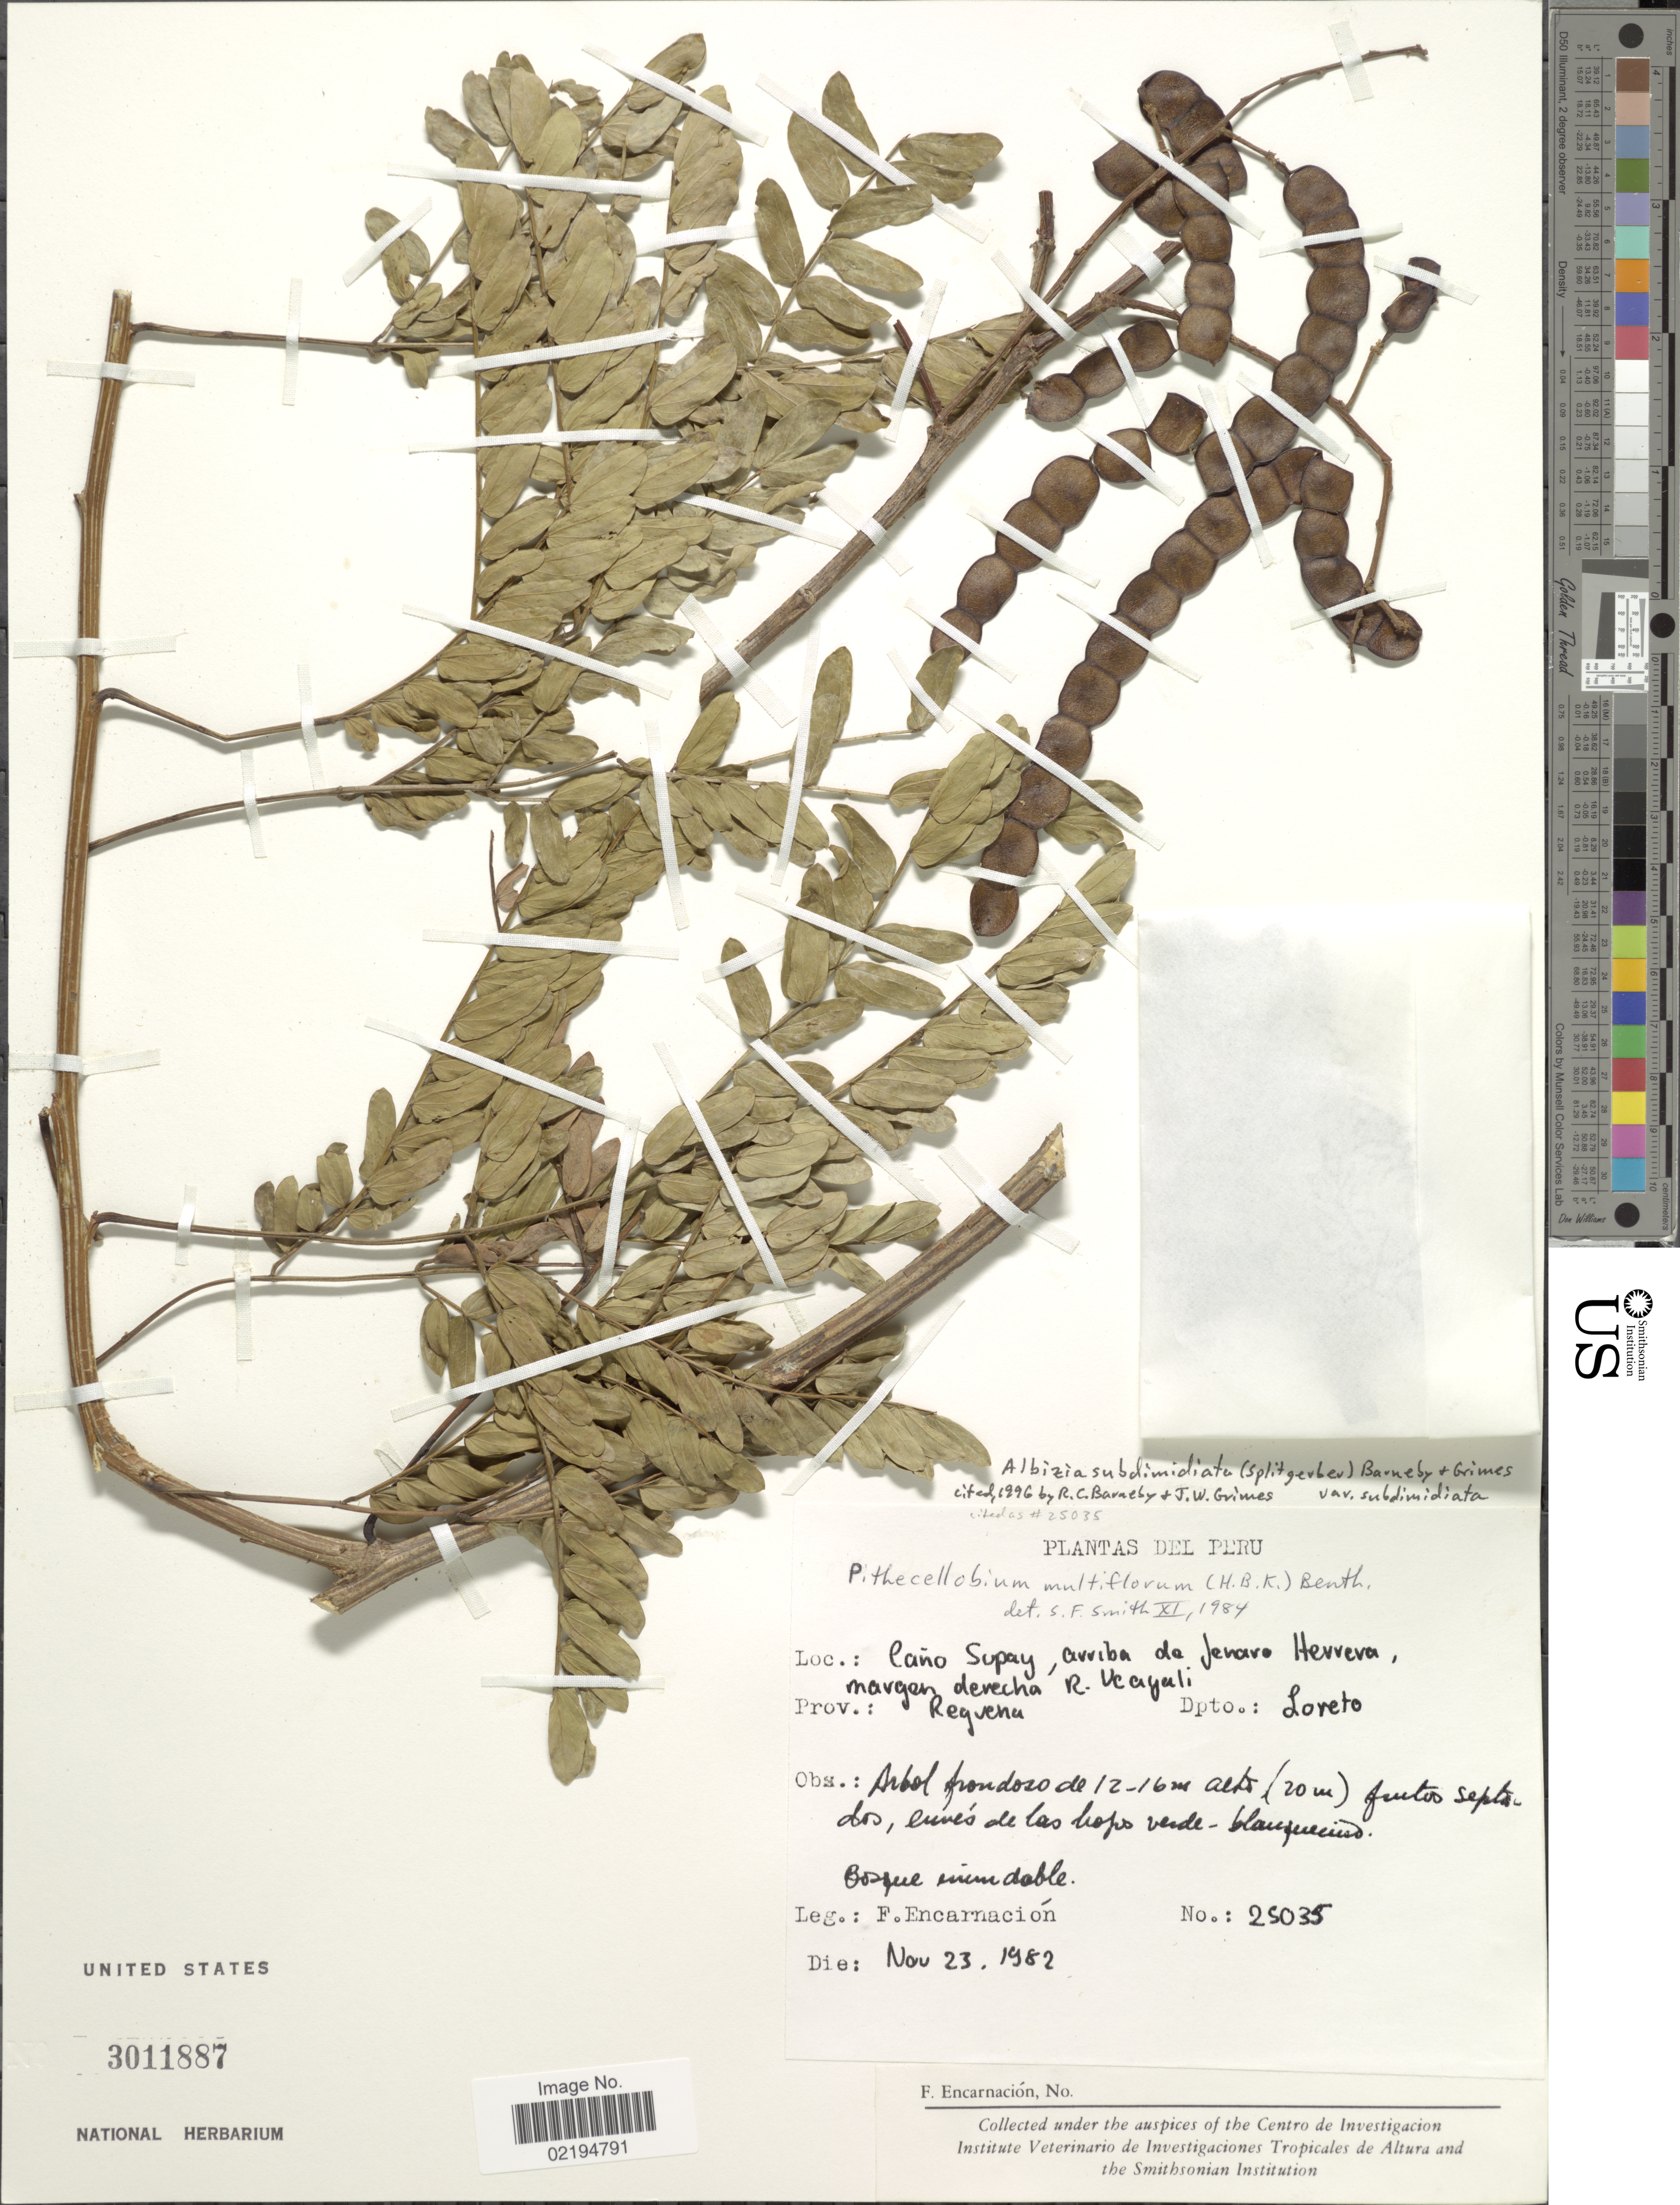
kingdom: Plantae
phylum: Tracheophyta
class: Magnoliopsida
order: Fabales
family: Fabaceae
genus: Pseudalbizzia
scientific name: Pseudalbizzia subdimidiata var. subdimidiata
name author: (Splitg.) Koenen & Duno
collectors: F. Encarnación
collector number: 25035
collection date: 1982-11-23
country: Peru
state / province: Loreto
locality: Cano Supay, arriba de Jenare Herrera, margen derecha R. Ucayali, Prov.: Reguena.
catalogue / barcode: US 3011887